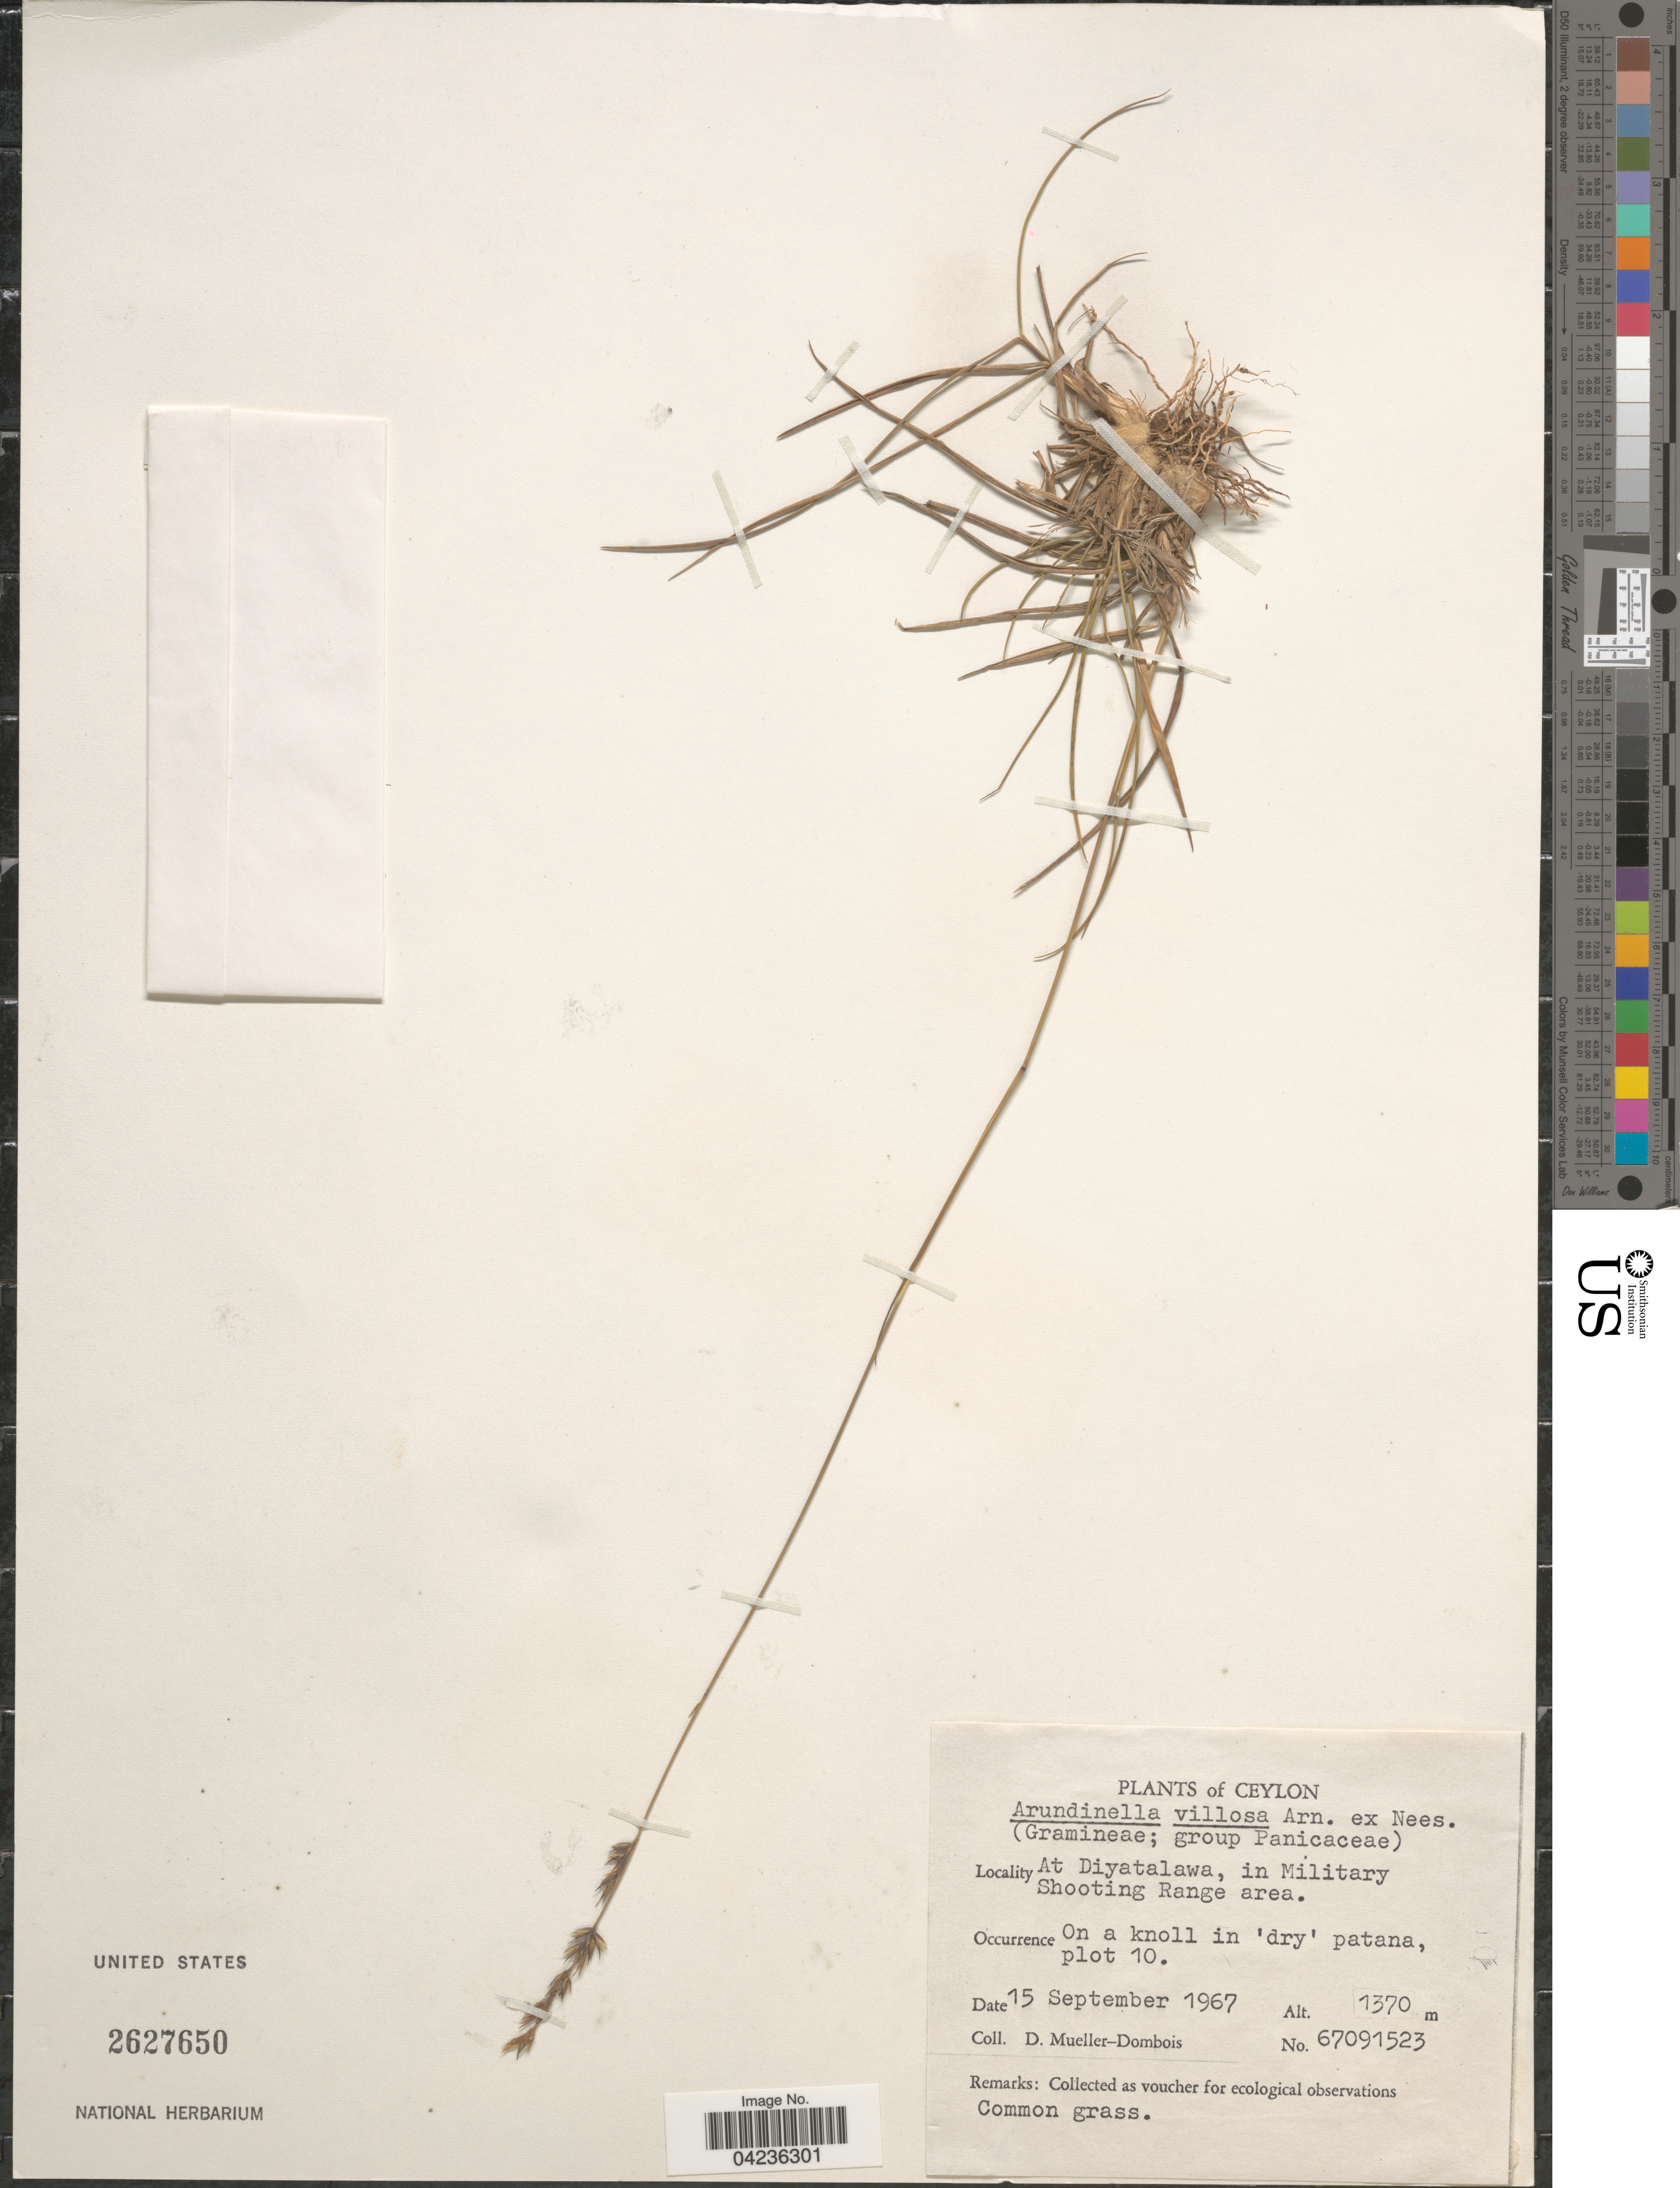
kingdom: Plantae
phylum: Tracheophyta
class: Liliopsida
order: Poales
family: Poaceae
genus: Arundinella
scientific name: Arundinella villosa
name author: Arn. ex Steud.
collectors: D. Mueller-Dombois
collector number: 67091523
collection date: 1967-09-15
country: Sri Lanka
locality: Ceylon. At Diyatalawa, in Military Shooting Range area.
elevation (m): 1370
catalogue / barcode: US 2627650